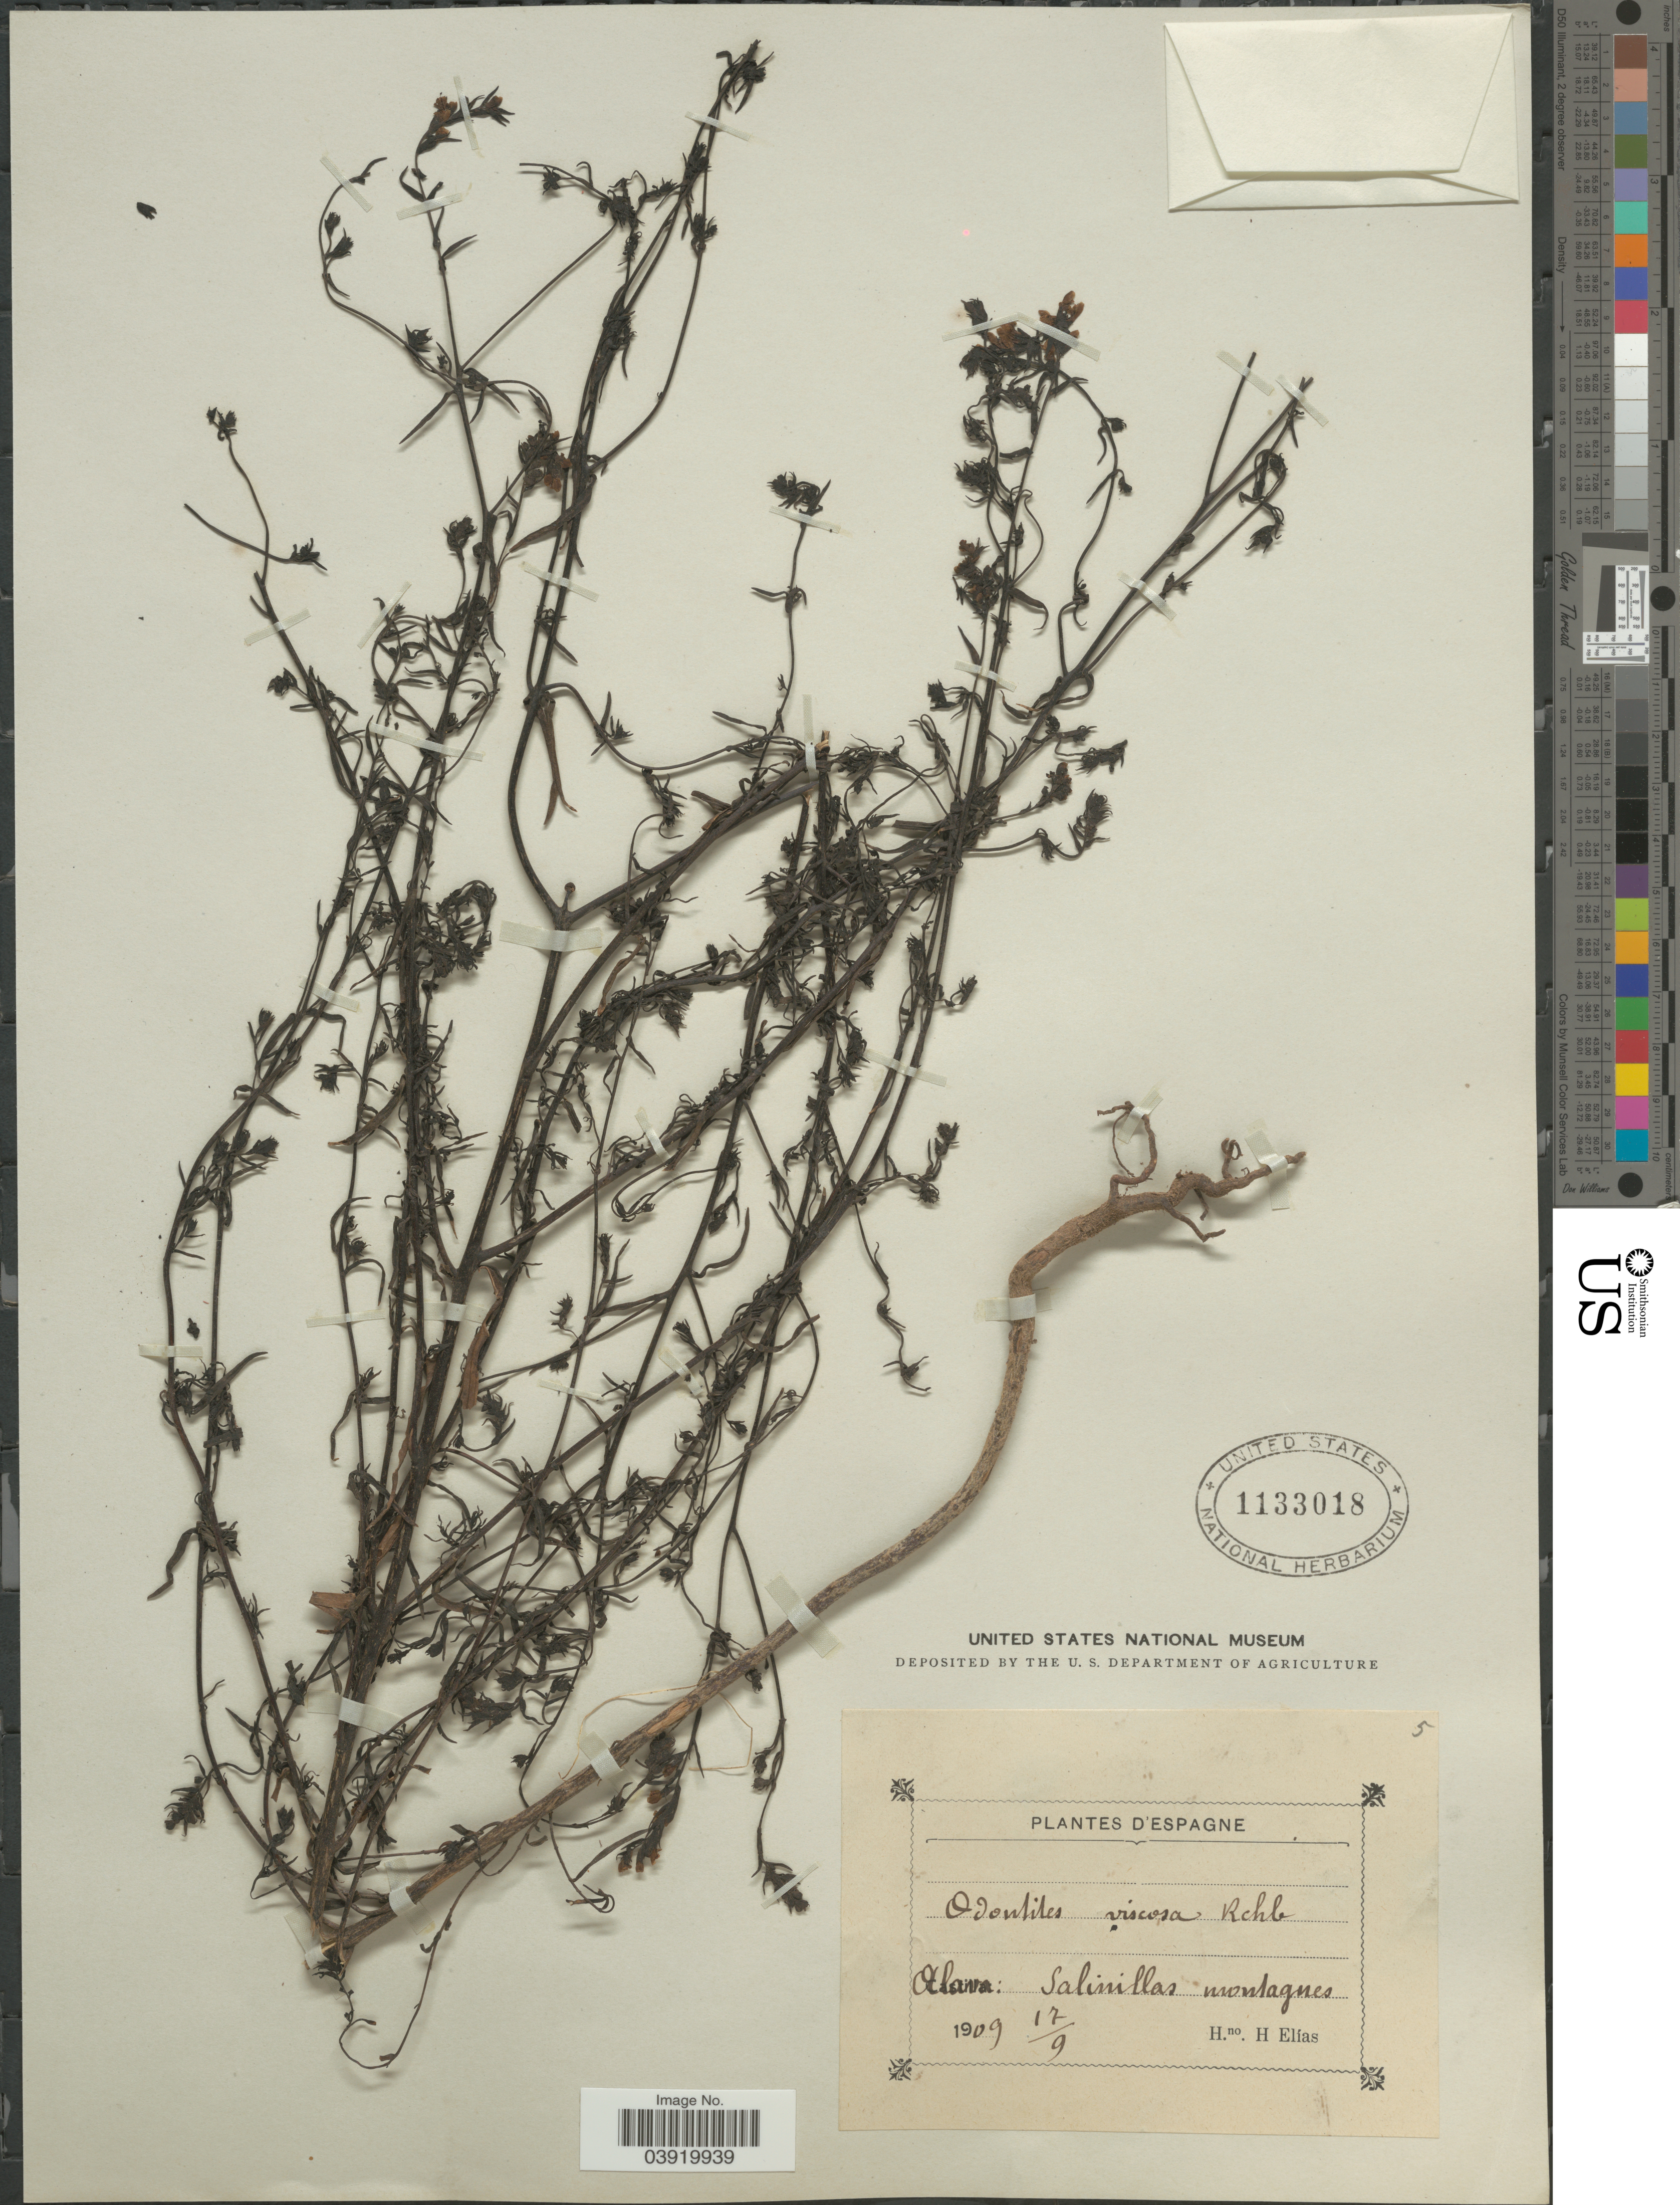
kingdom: Plantae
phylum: Tracheophyta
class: Magnoliopsida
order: Lamiales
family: Orobanchaceae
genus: Odontites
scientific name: Odontites viscosus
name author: (L.) Clairv.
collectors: Bro. Elias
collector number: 5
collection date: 1909-09-17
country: Spain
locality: D'Espagne. Alava: Salinillas montagnes.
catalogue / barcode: US 1133018